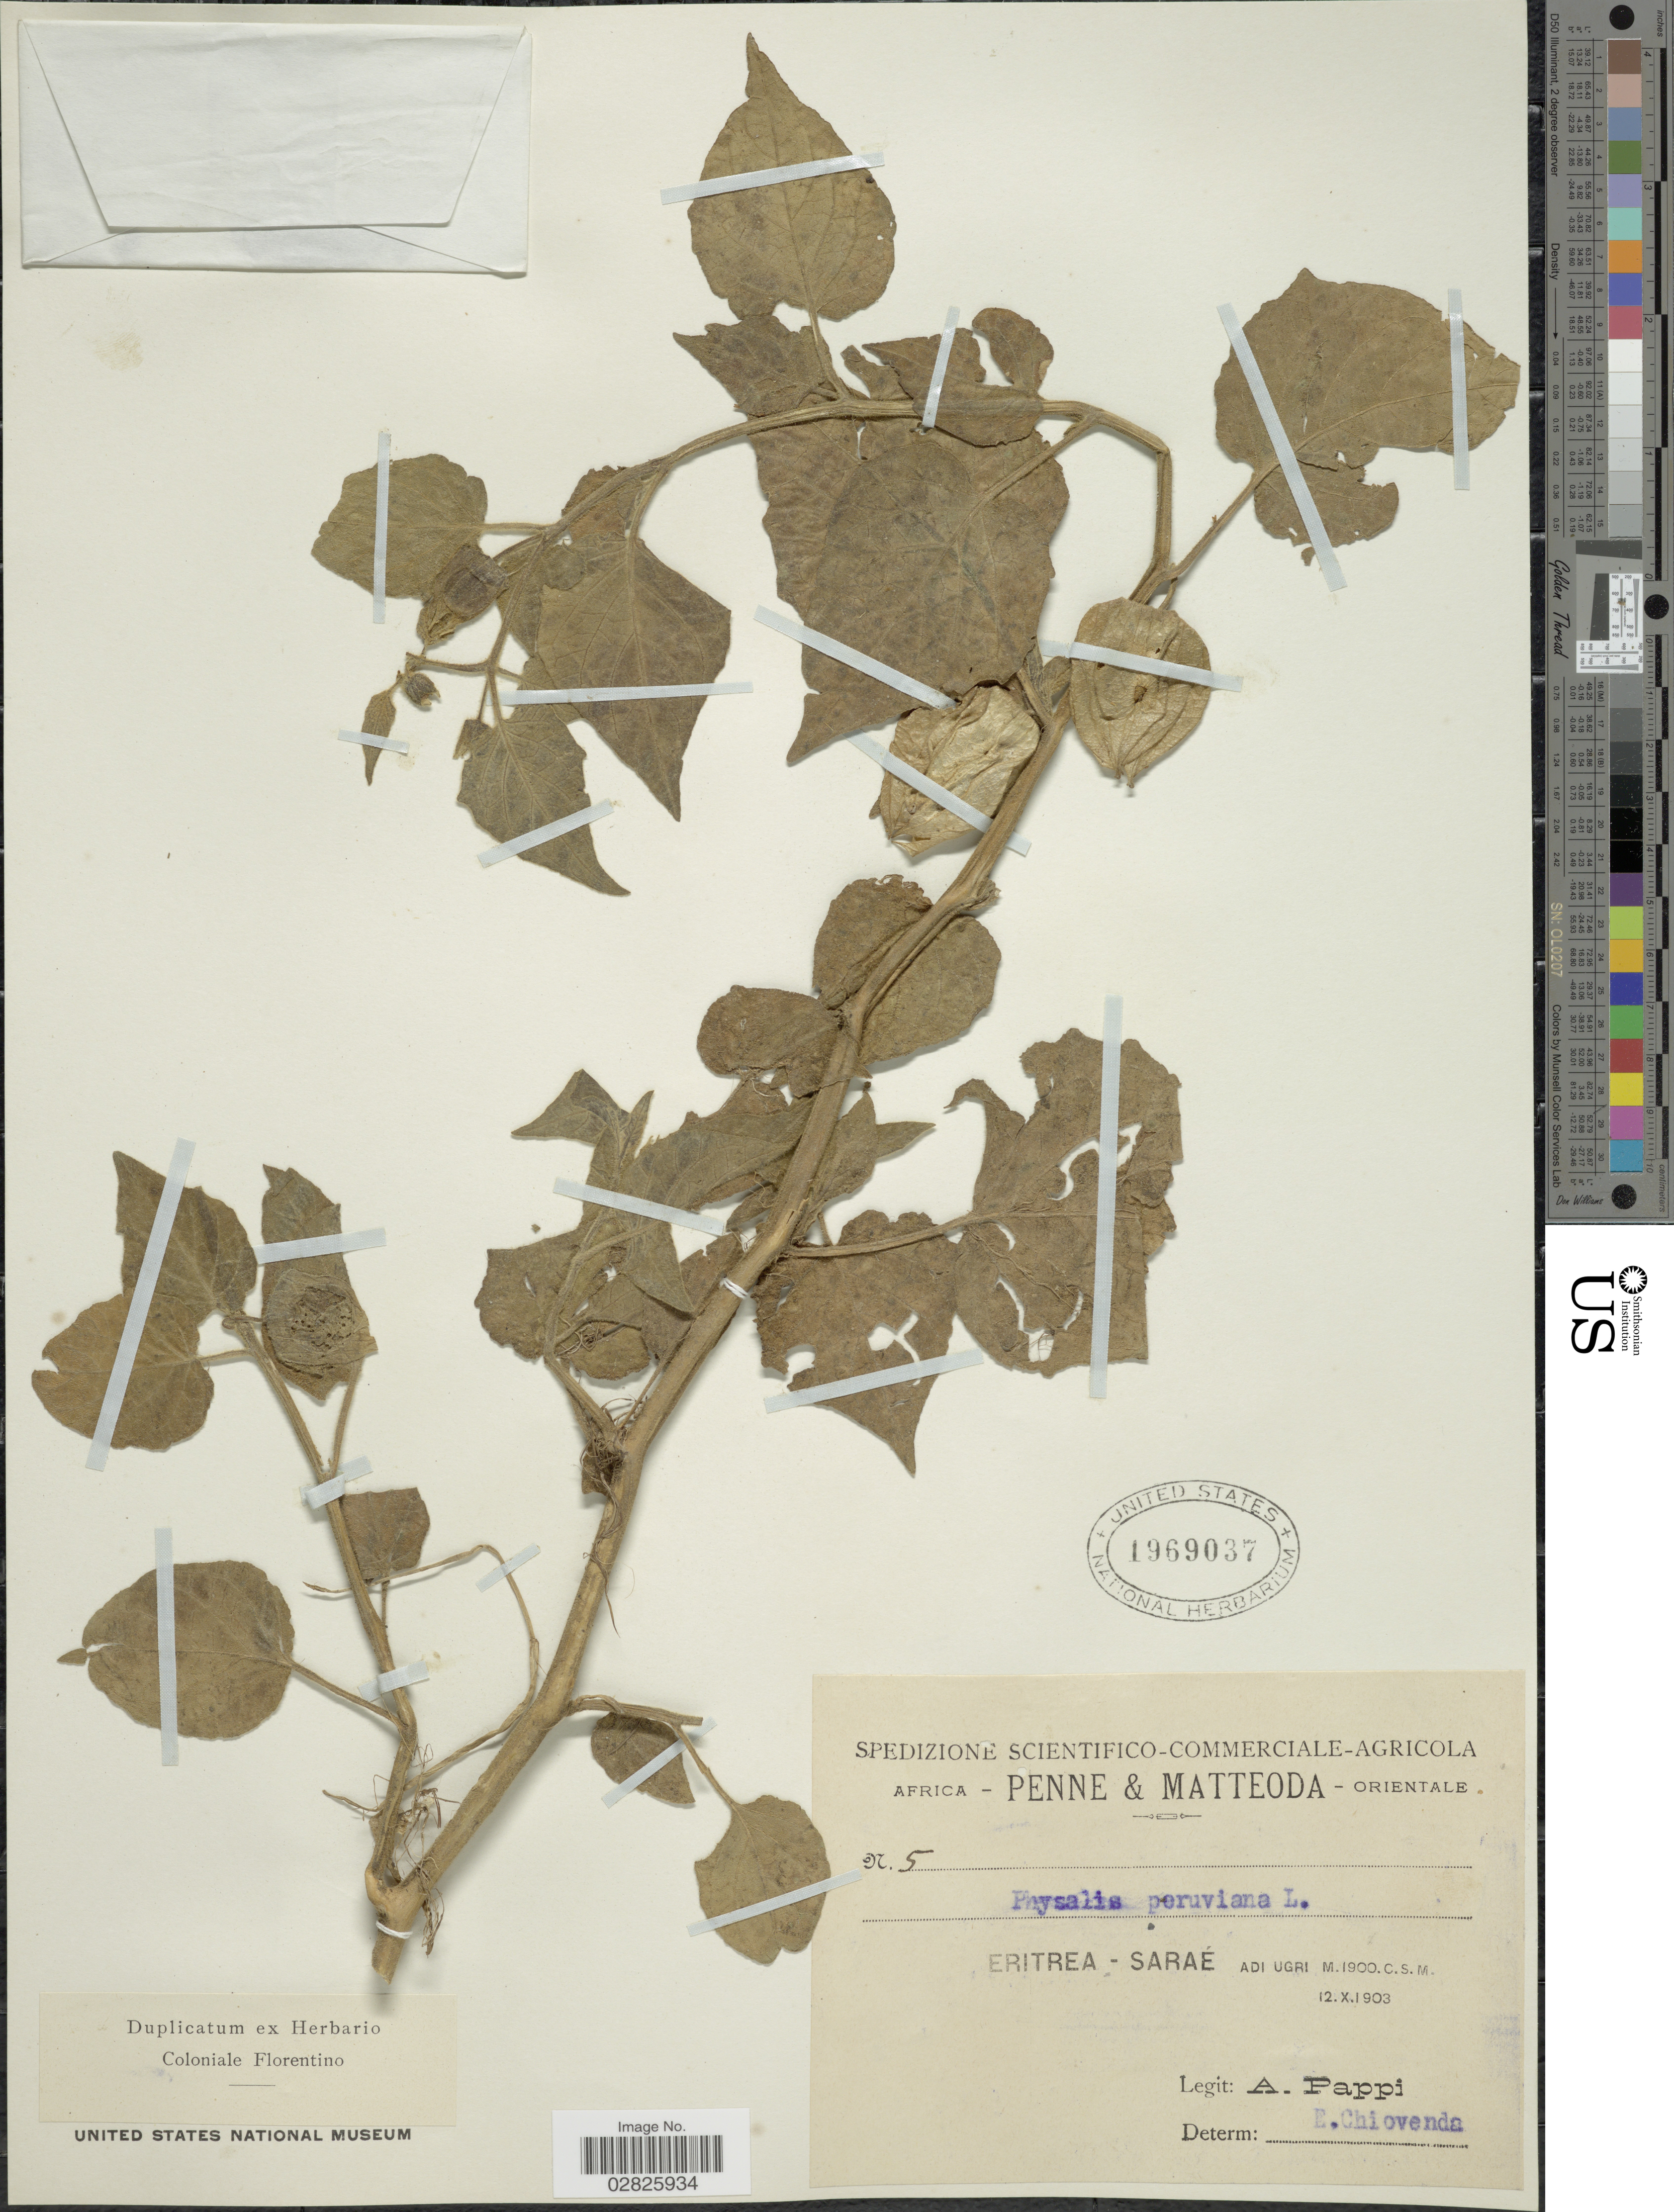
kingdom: Plantae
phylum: Tracheophyta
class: Magnoliopsida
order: Solanales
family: Solanaceae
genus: Physalis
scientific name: Physalis peruviana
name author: L.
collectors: A. Pappi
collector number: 5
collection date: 1903-10-12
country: Eritrea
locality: Africa Orientale. Eritrea - Saraé Adi Ugri.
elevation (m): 1900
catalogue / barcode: US 1969037